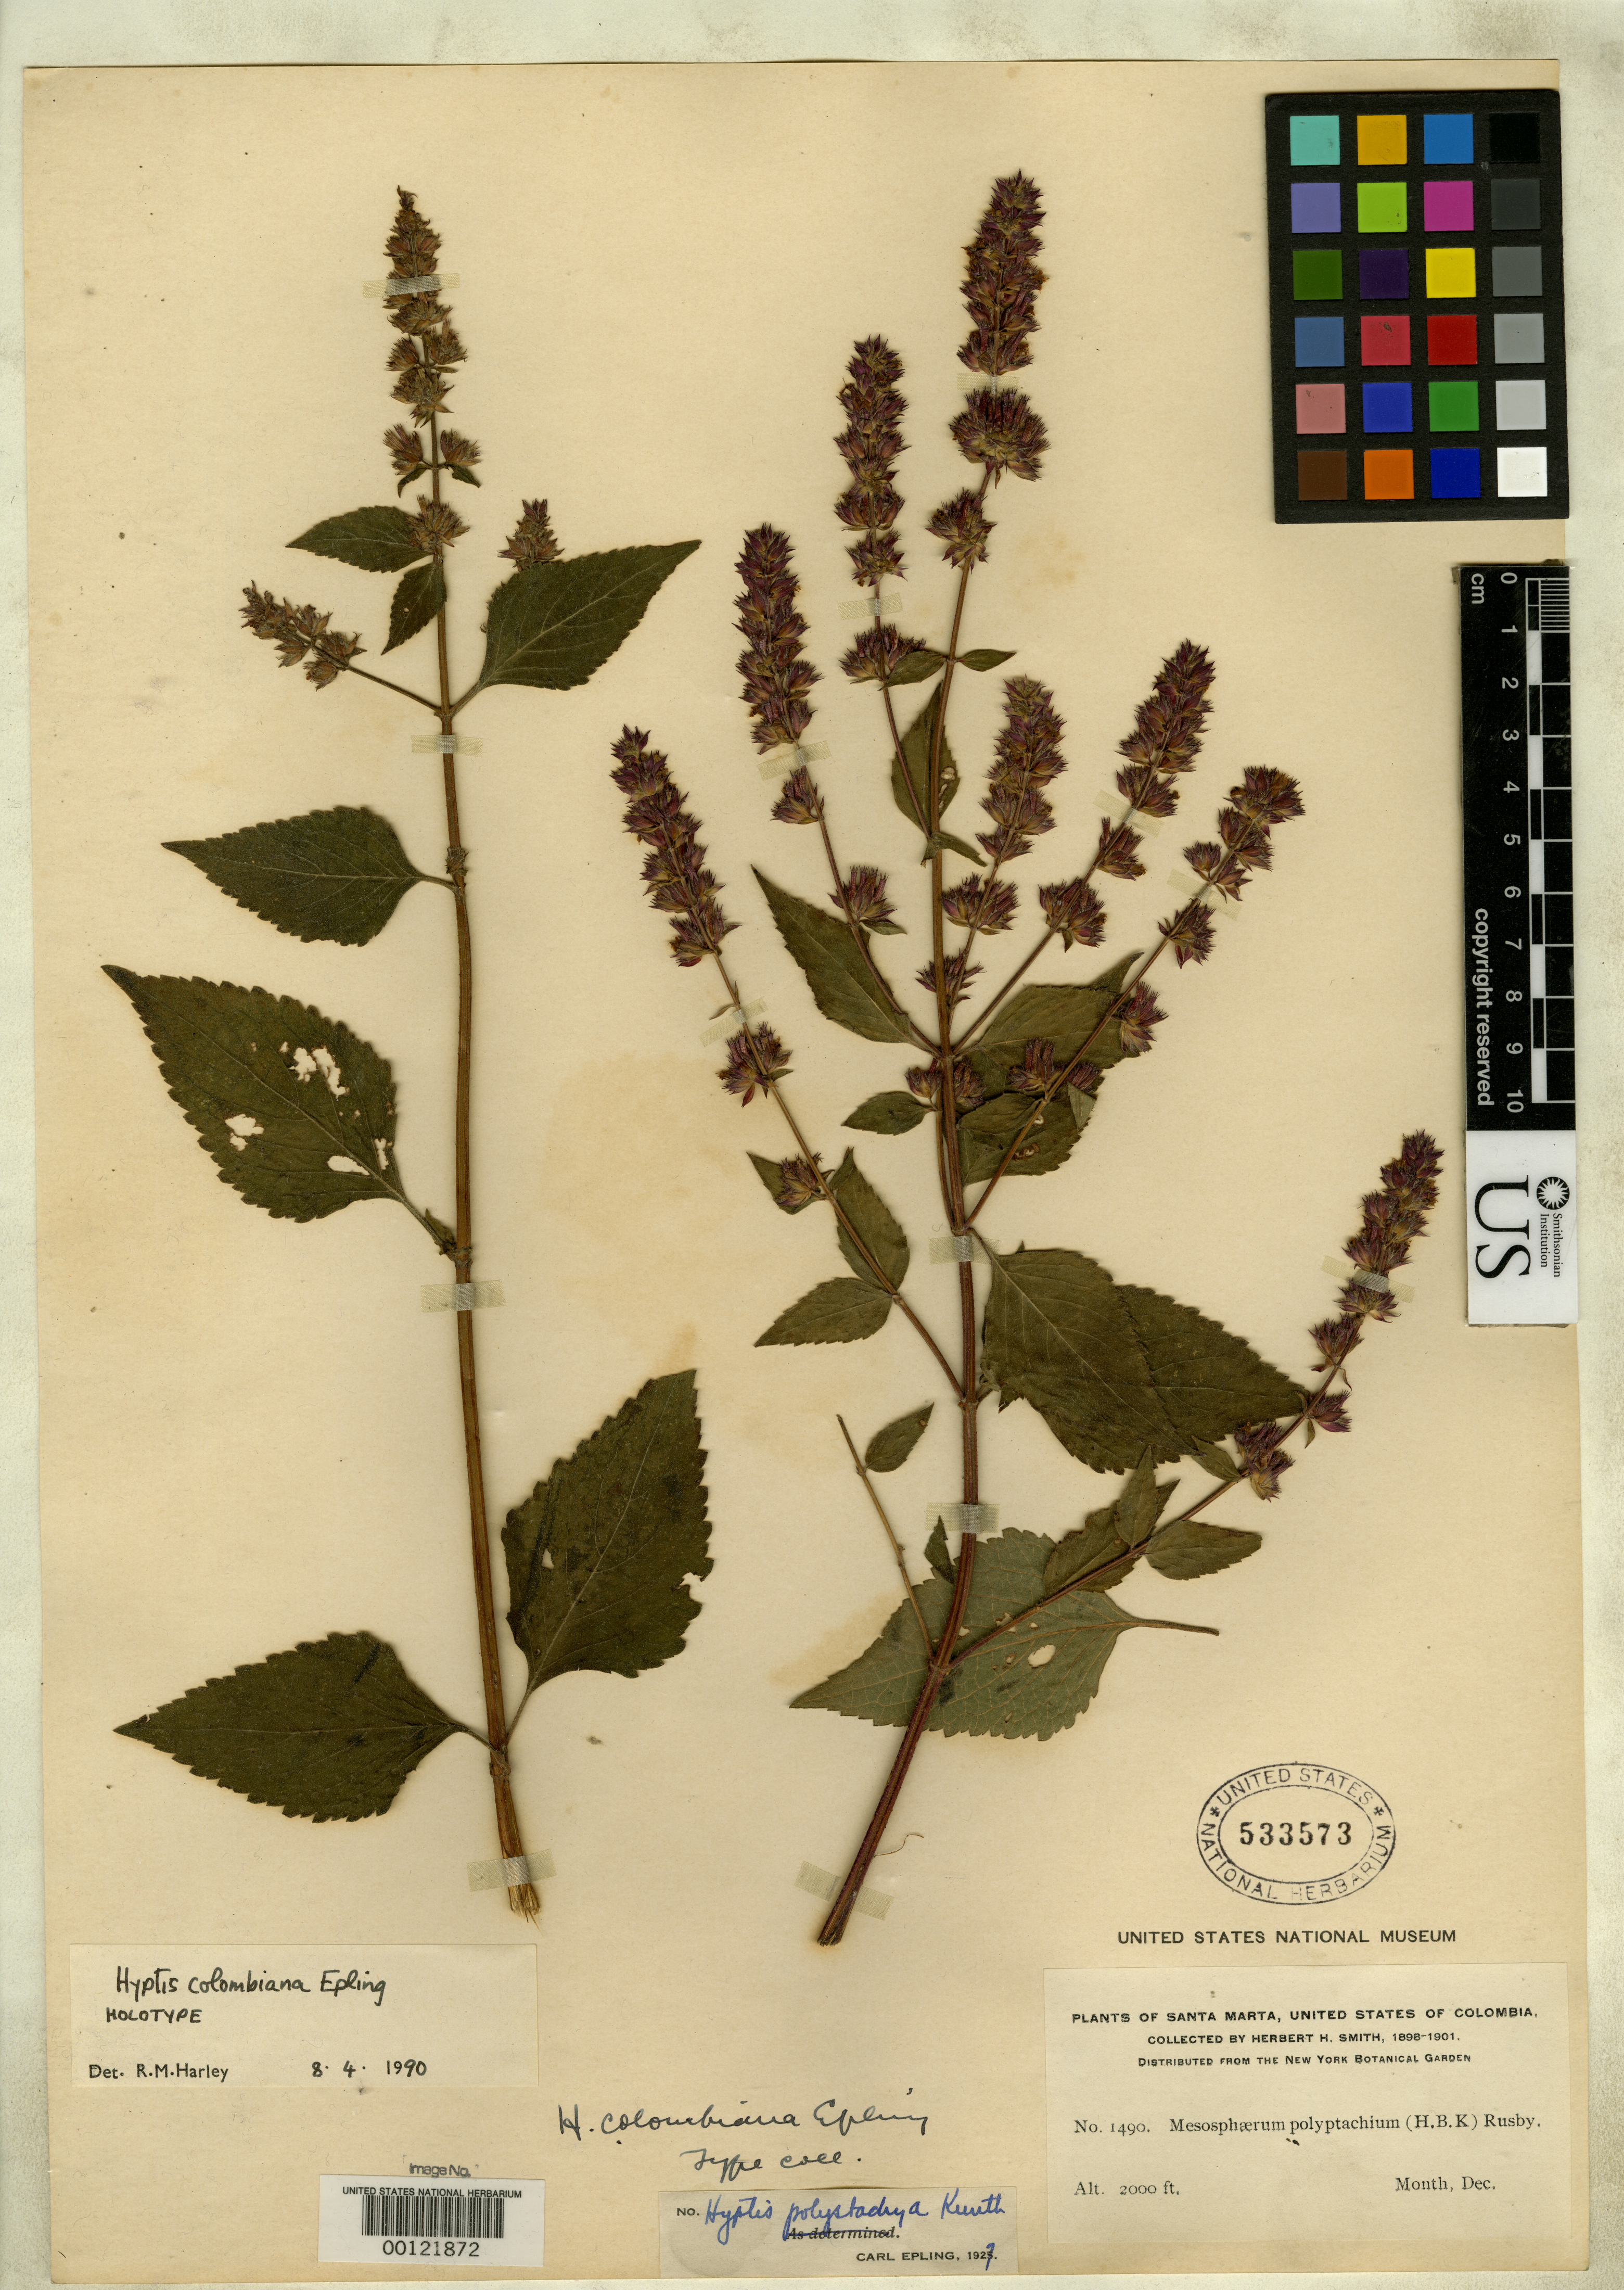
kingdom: Plantae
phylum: Tracheophyta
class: Magnoliopsida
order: Lamiales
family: Lamiaceae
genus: Hyptis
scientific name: Hyptis colombiana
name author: Epling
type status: Holotype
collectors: Herbert H. Smith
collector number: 1490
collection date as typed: Dec 1899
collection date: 1899-12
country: Colombia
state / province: Magdalena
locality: Santa Marta.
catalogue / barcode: US 533573